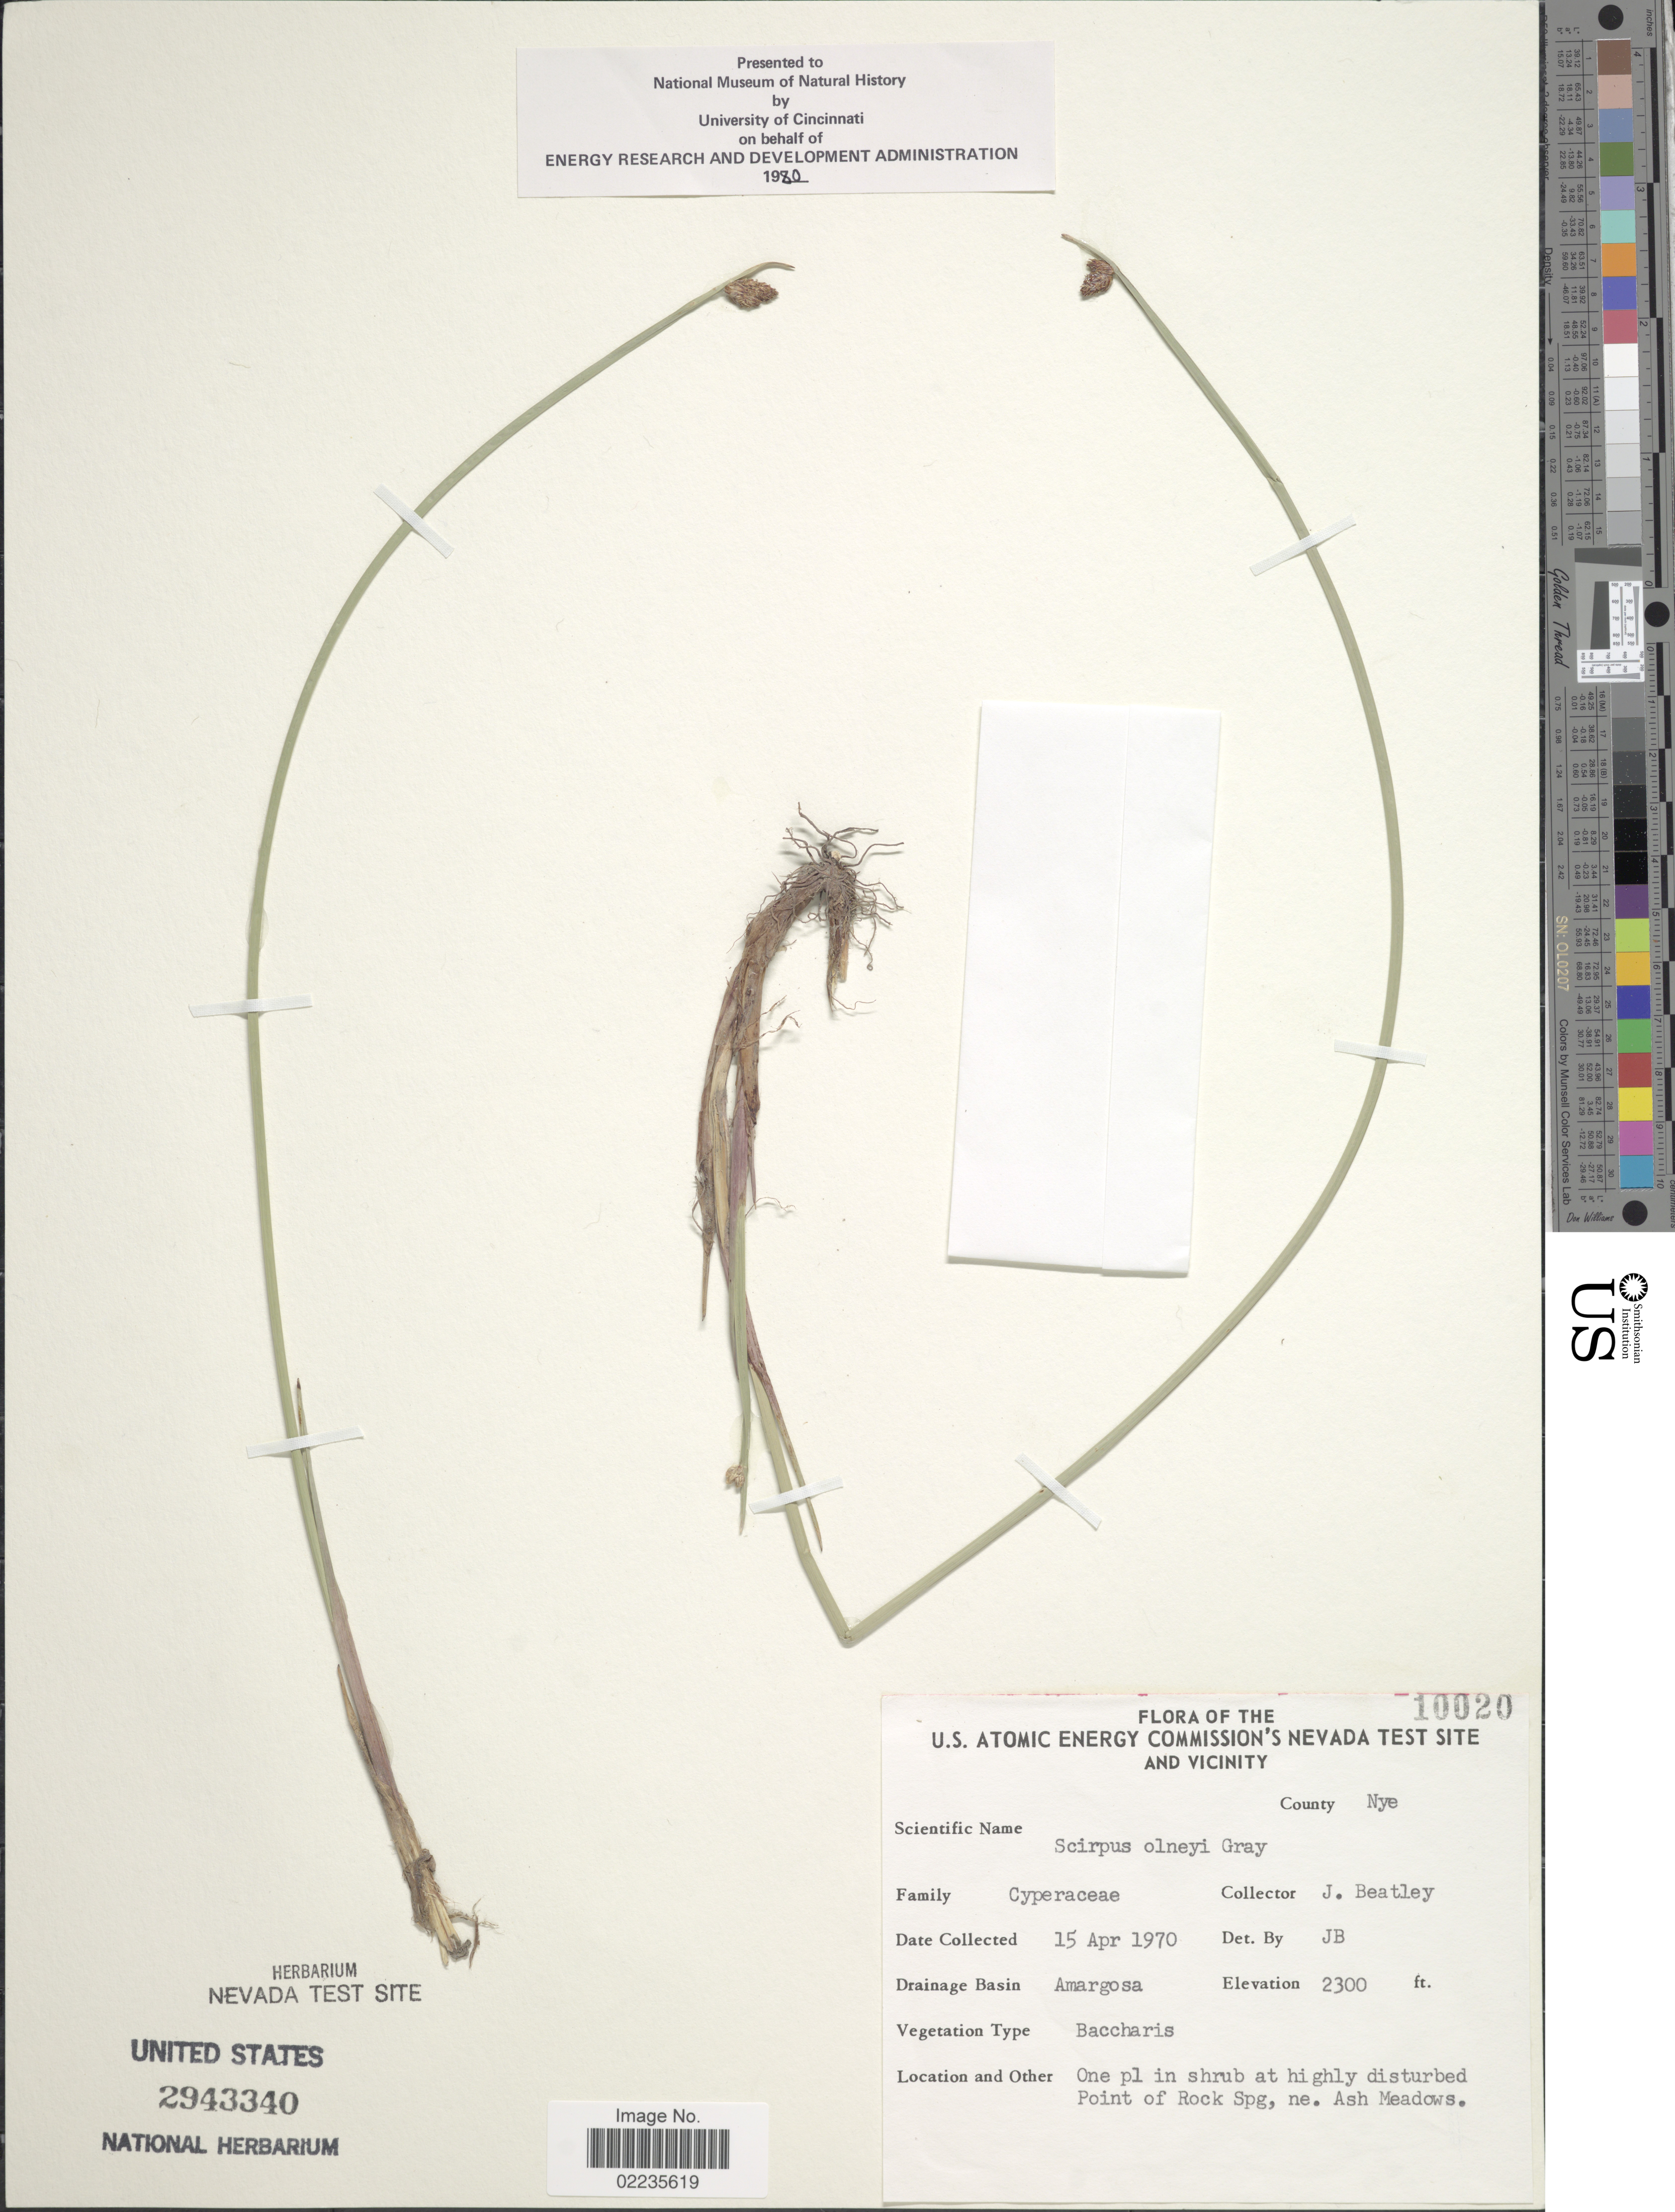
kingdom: Plantae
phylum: Tracheophyta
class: Liliopsida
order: Poales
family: Cyperaceae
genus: Schoenoplectus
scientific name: Schoenoplectus americanus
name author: (Pers.) Volkart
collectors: J. C. Beatley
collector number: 10020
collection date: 1970-04-15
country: United States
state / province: Nevada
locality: U.S. Atomic Energy Commission's Nevada Test Site and Vicinity, Drainage Basin Amargosa, One pl in shrub at highway disturbed Point of Rock Spg, ne. Ash Meadows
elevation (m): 701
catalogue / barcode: US 2943340